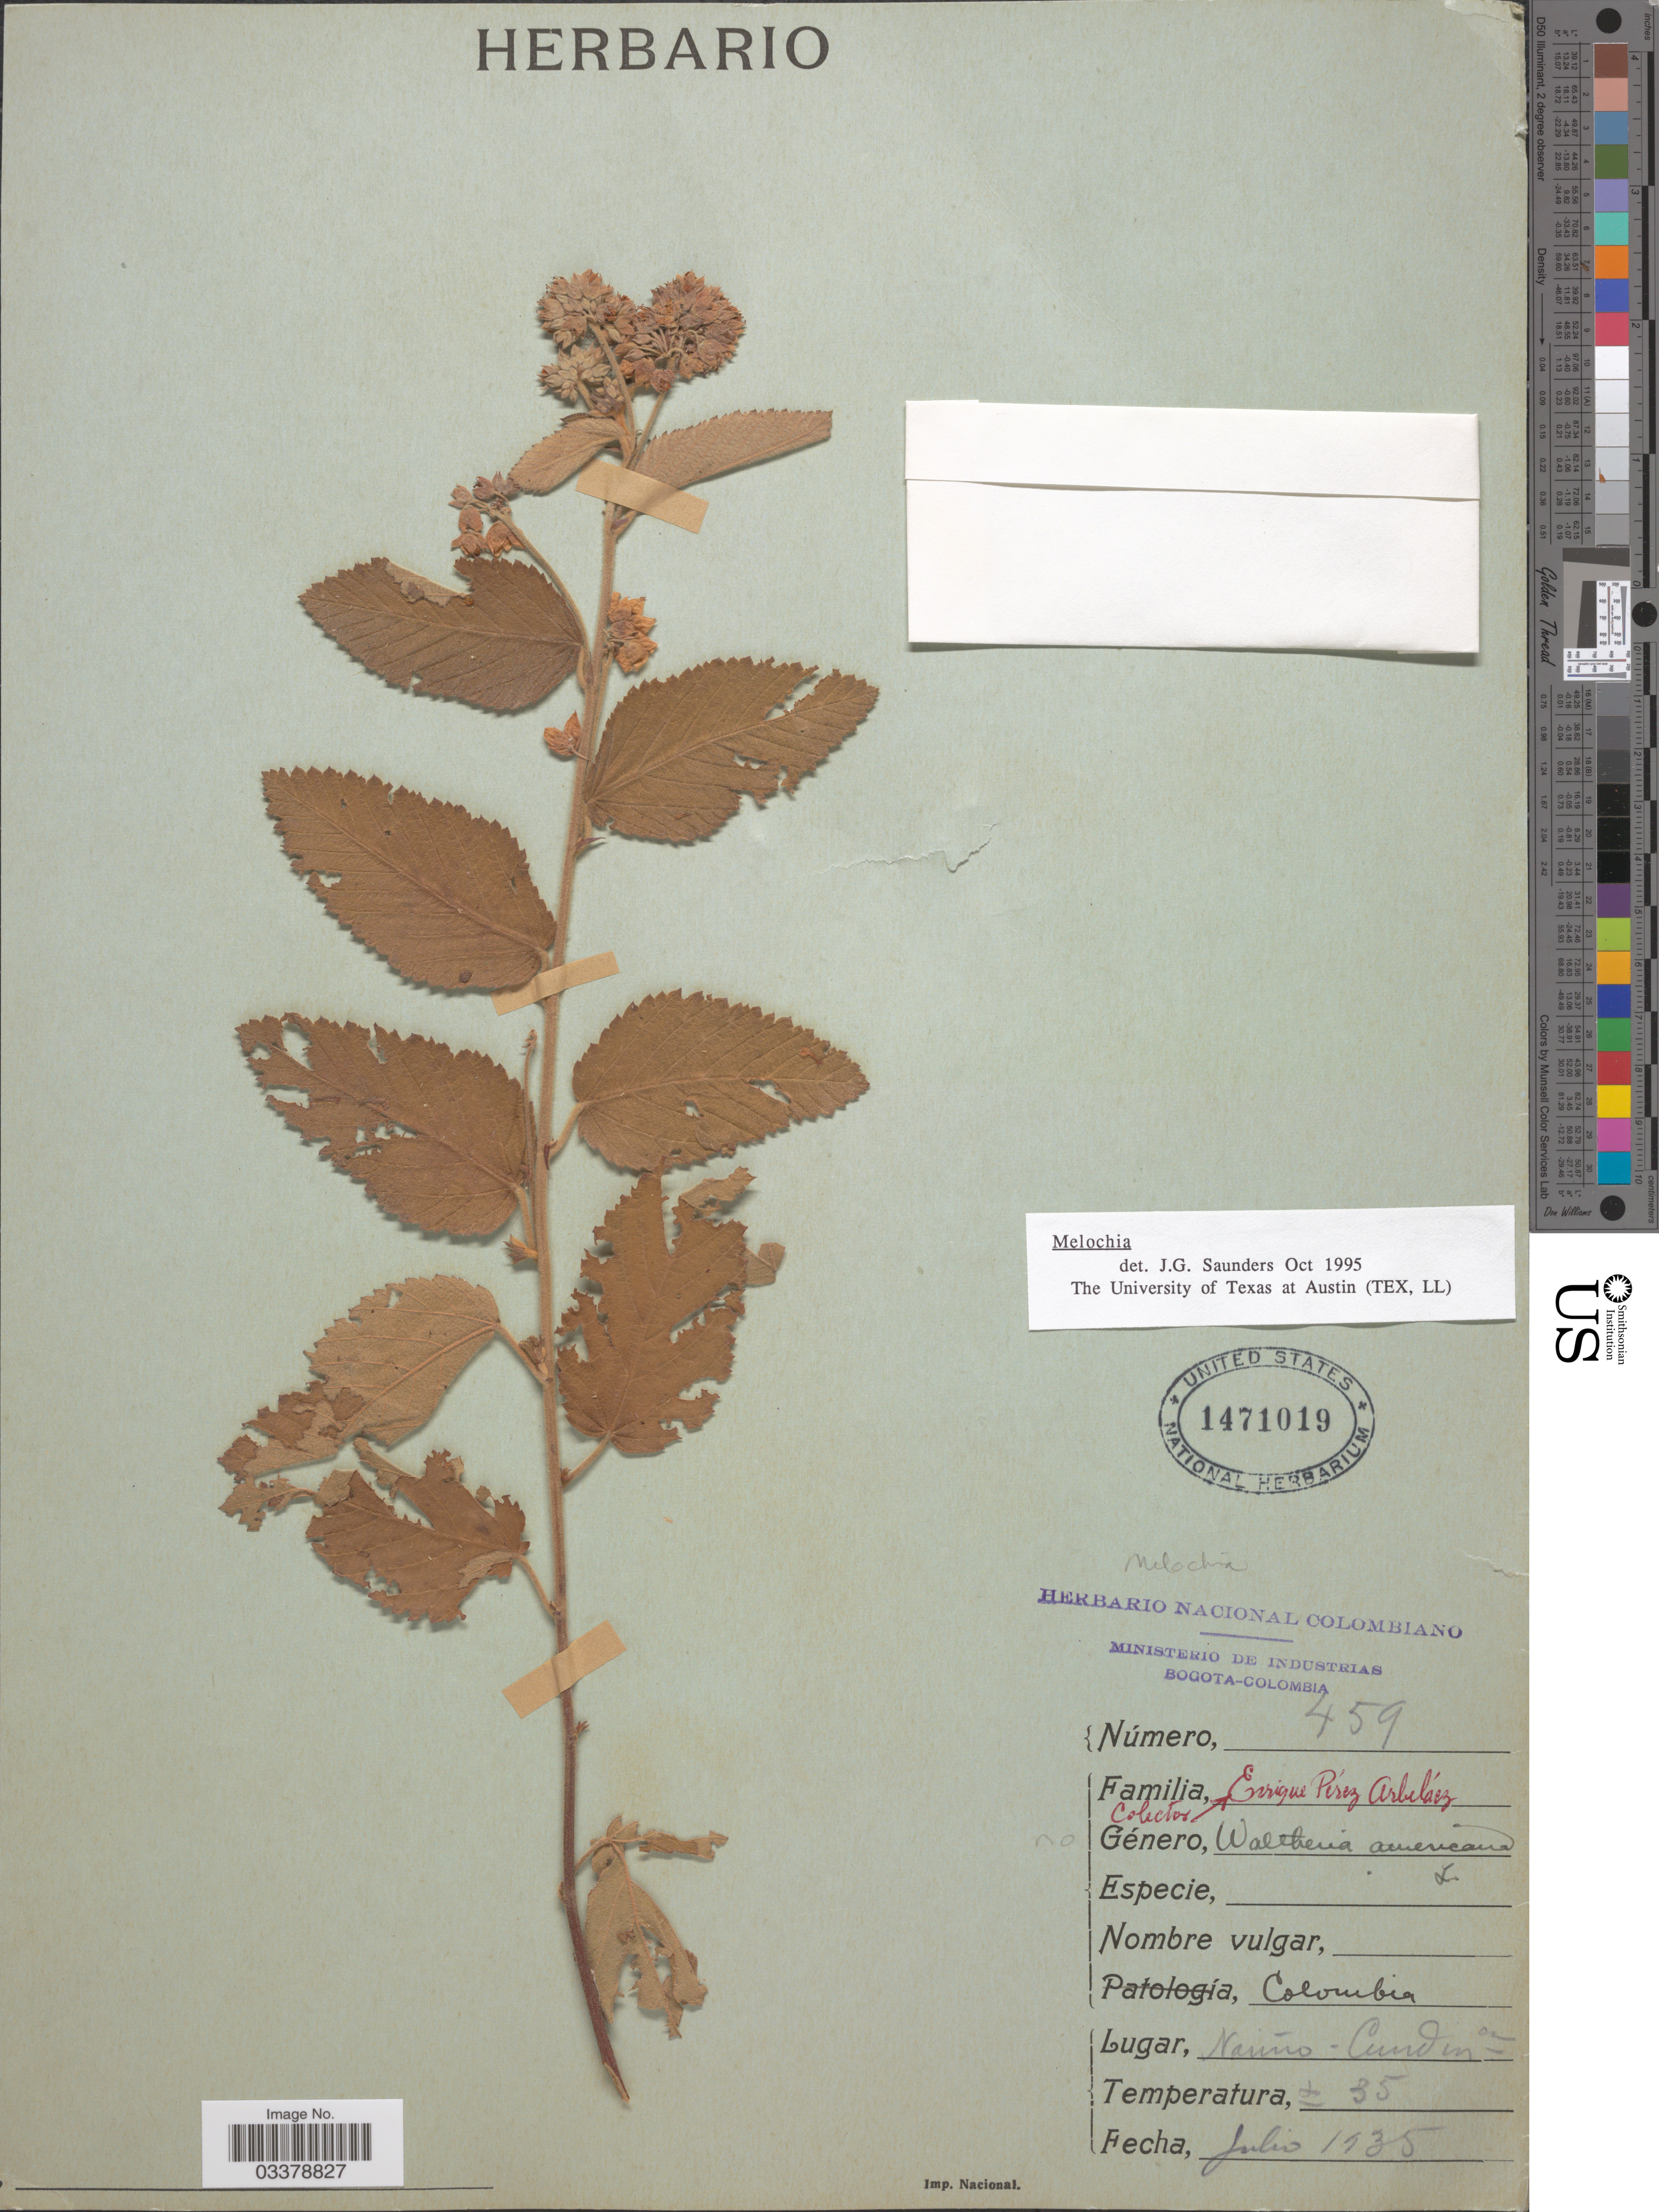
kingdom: Plantae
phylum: Tracheophyta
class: Magnoliopsida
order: Malvales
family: Malvaceae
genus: Melochia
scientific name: Melochia sp.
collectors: E. Pérez Arbeláez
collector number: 459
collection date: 1935-07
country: Colombia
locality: Nariño-Cundinca.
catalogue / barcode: US 1471019